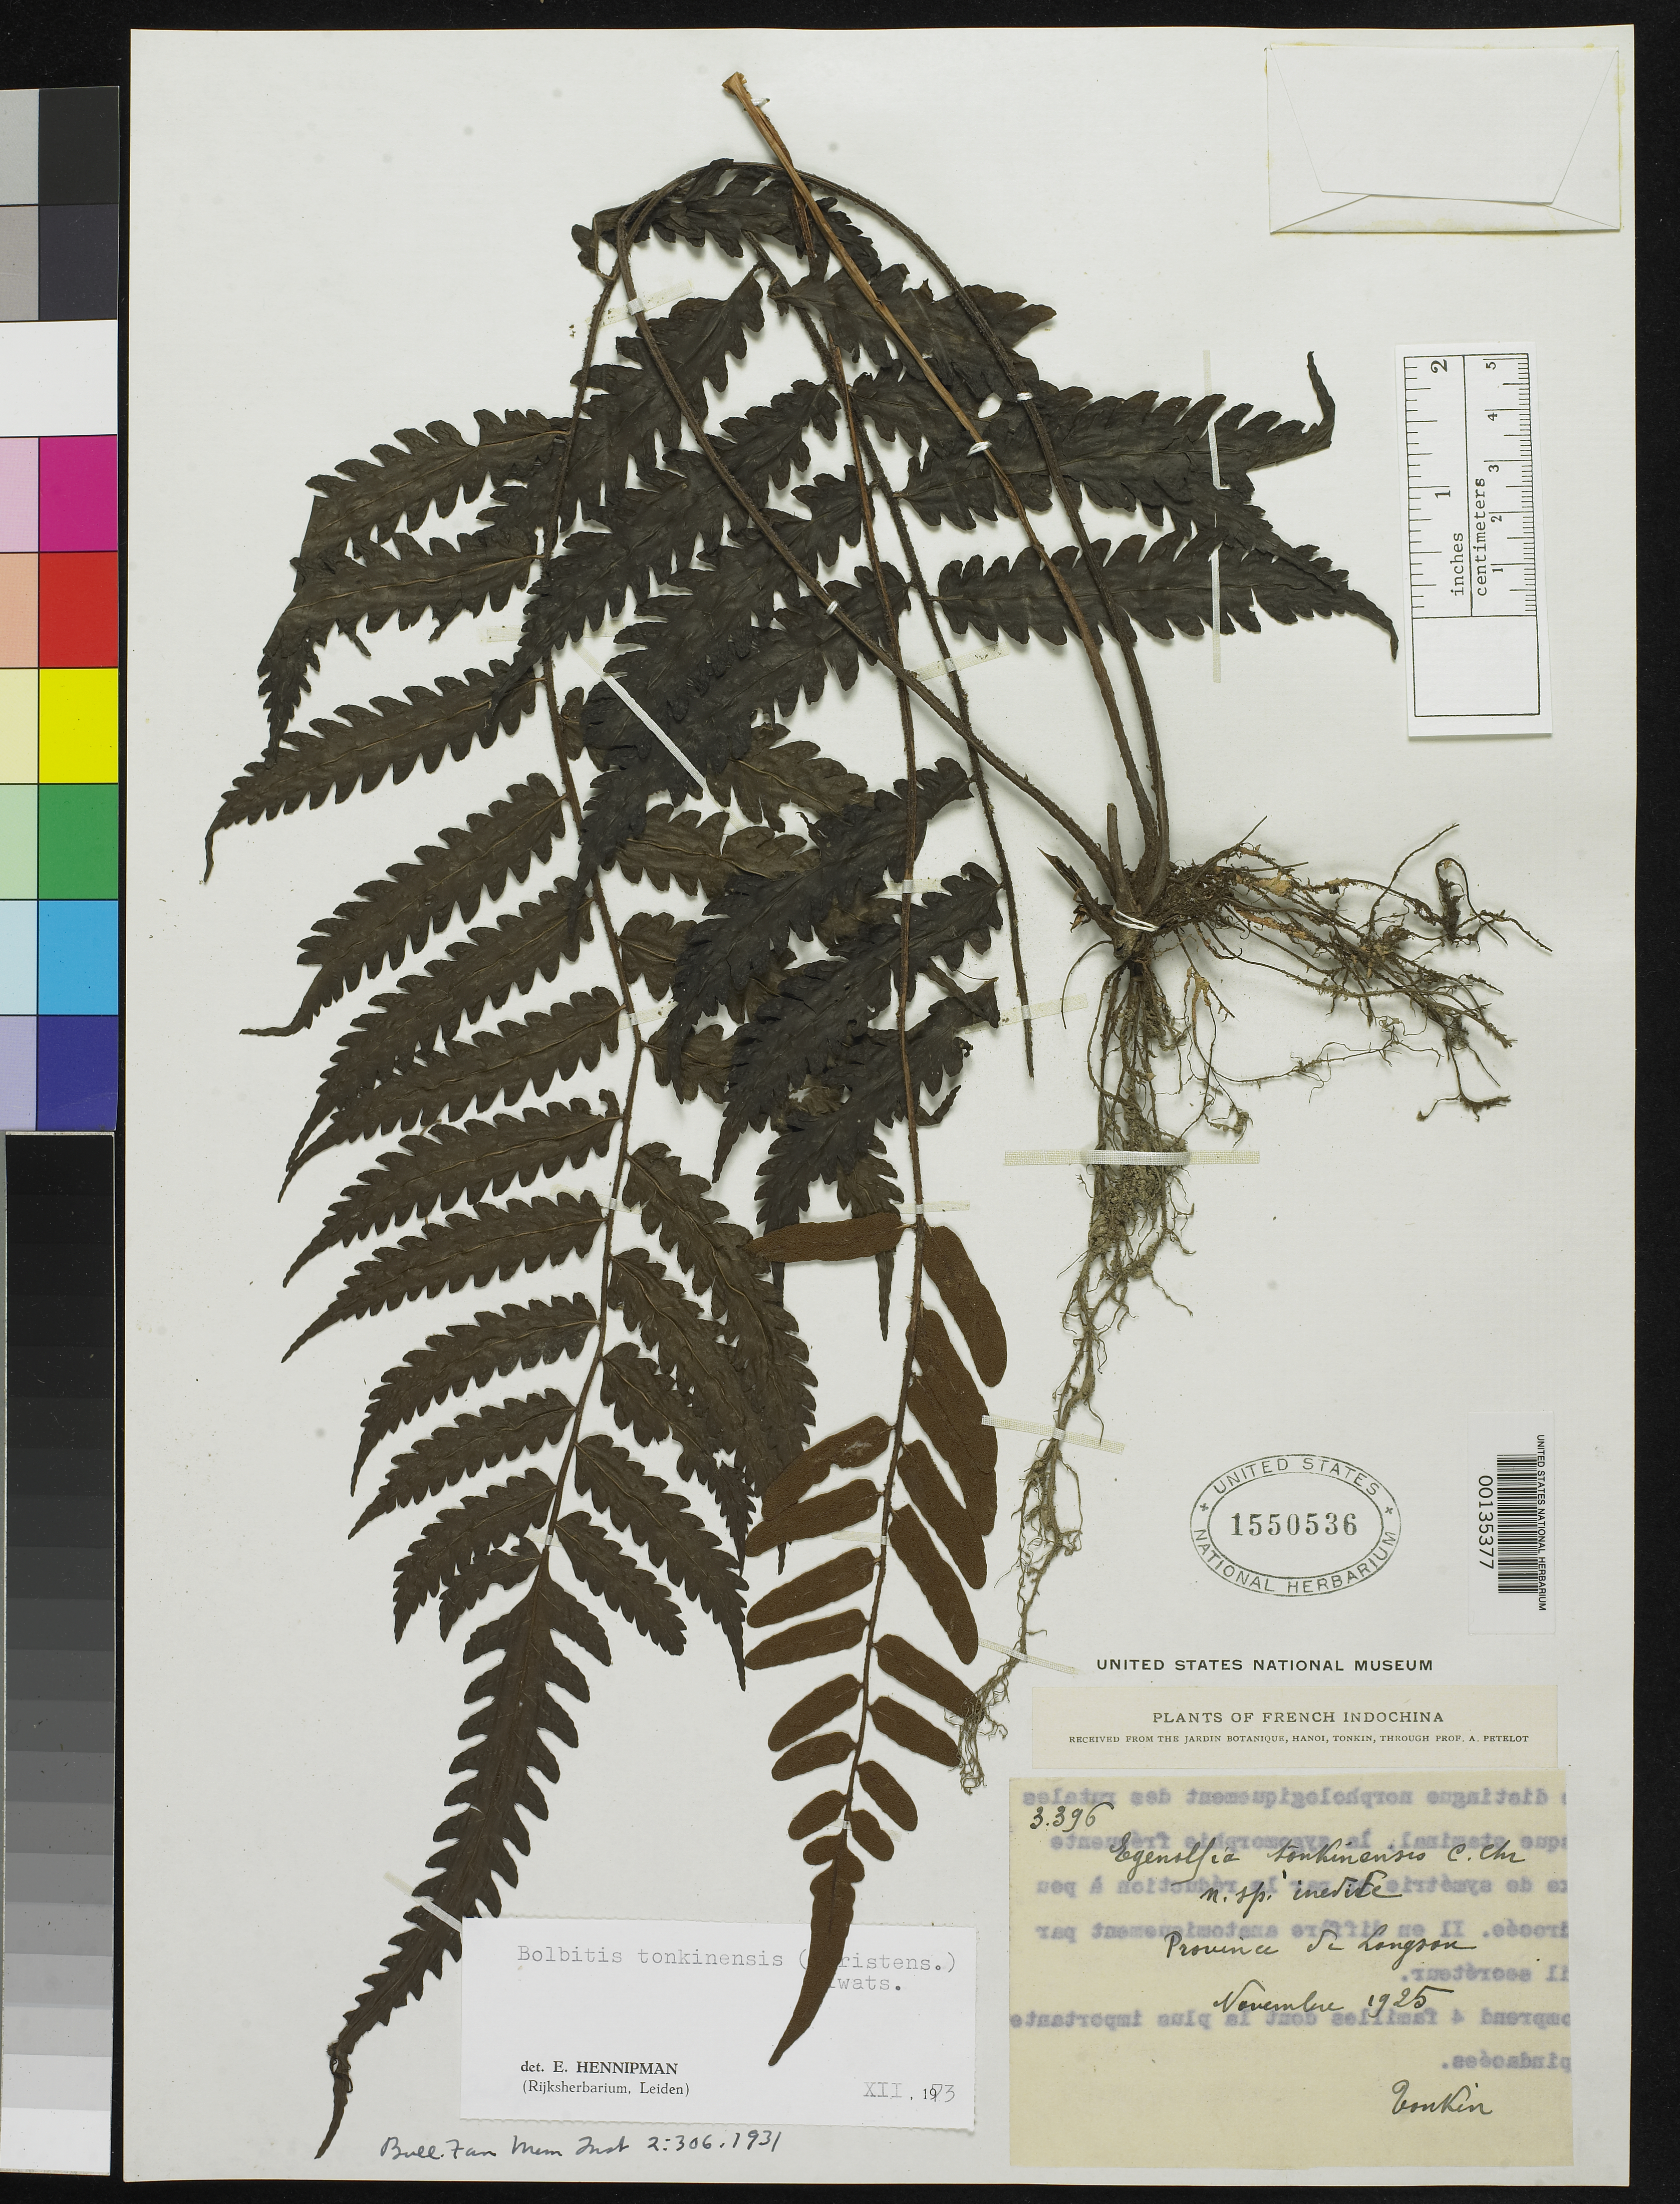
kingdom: Plantae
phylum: Tracheophyta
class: Polypodiopsida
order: Polypodiales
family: Dryopteridaceae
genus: Egenolfia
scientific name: Egenolfia tonkinensis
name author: C. Chr.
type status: Type Collection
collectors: P. A. Pételot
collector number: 3396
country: Vietnam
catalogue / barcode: US 1550536